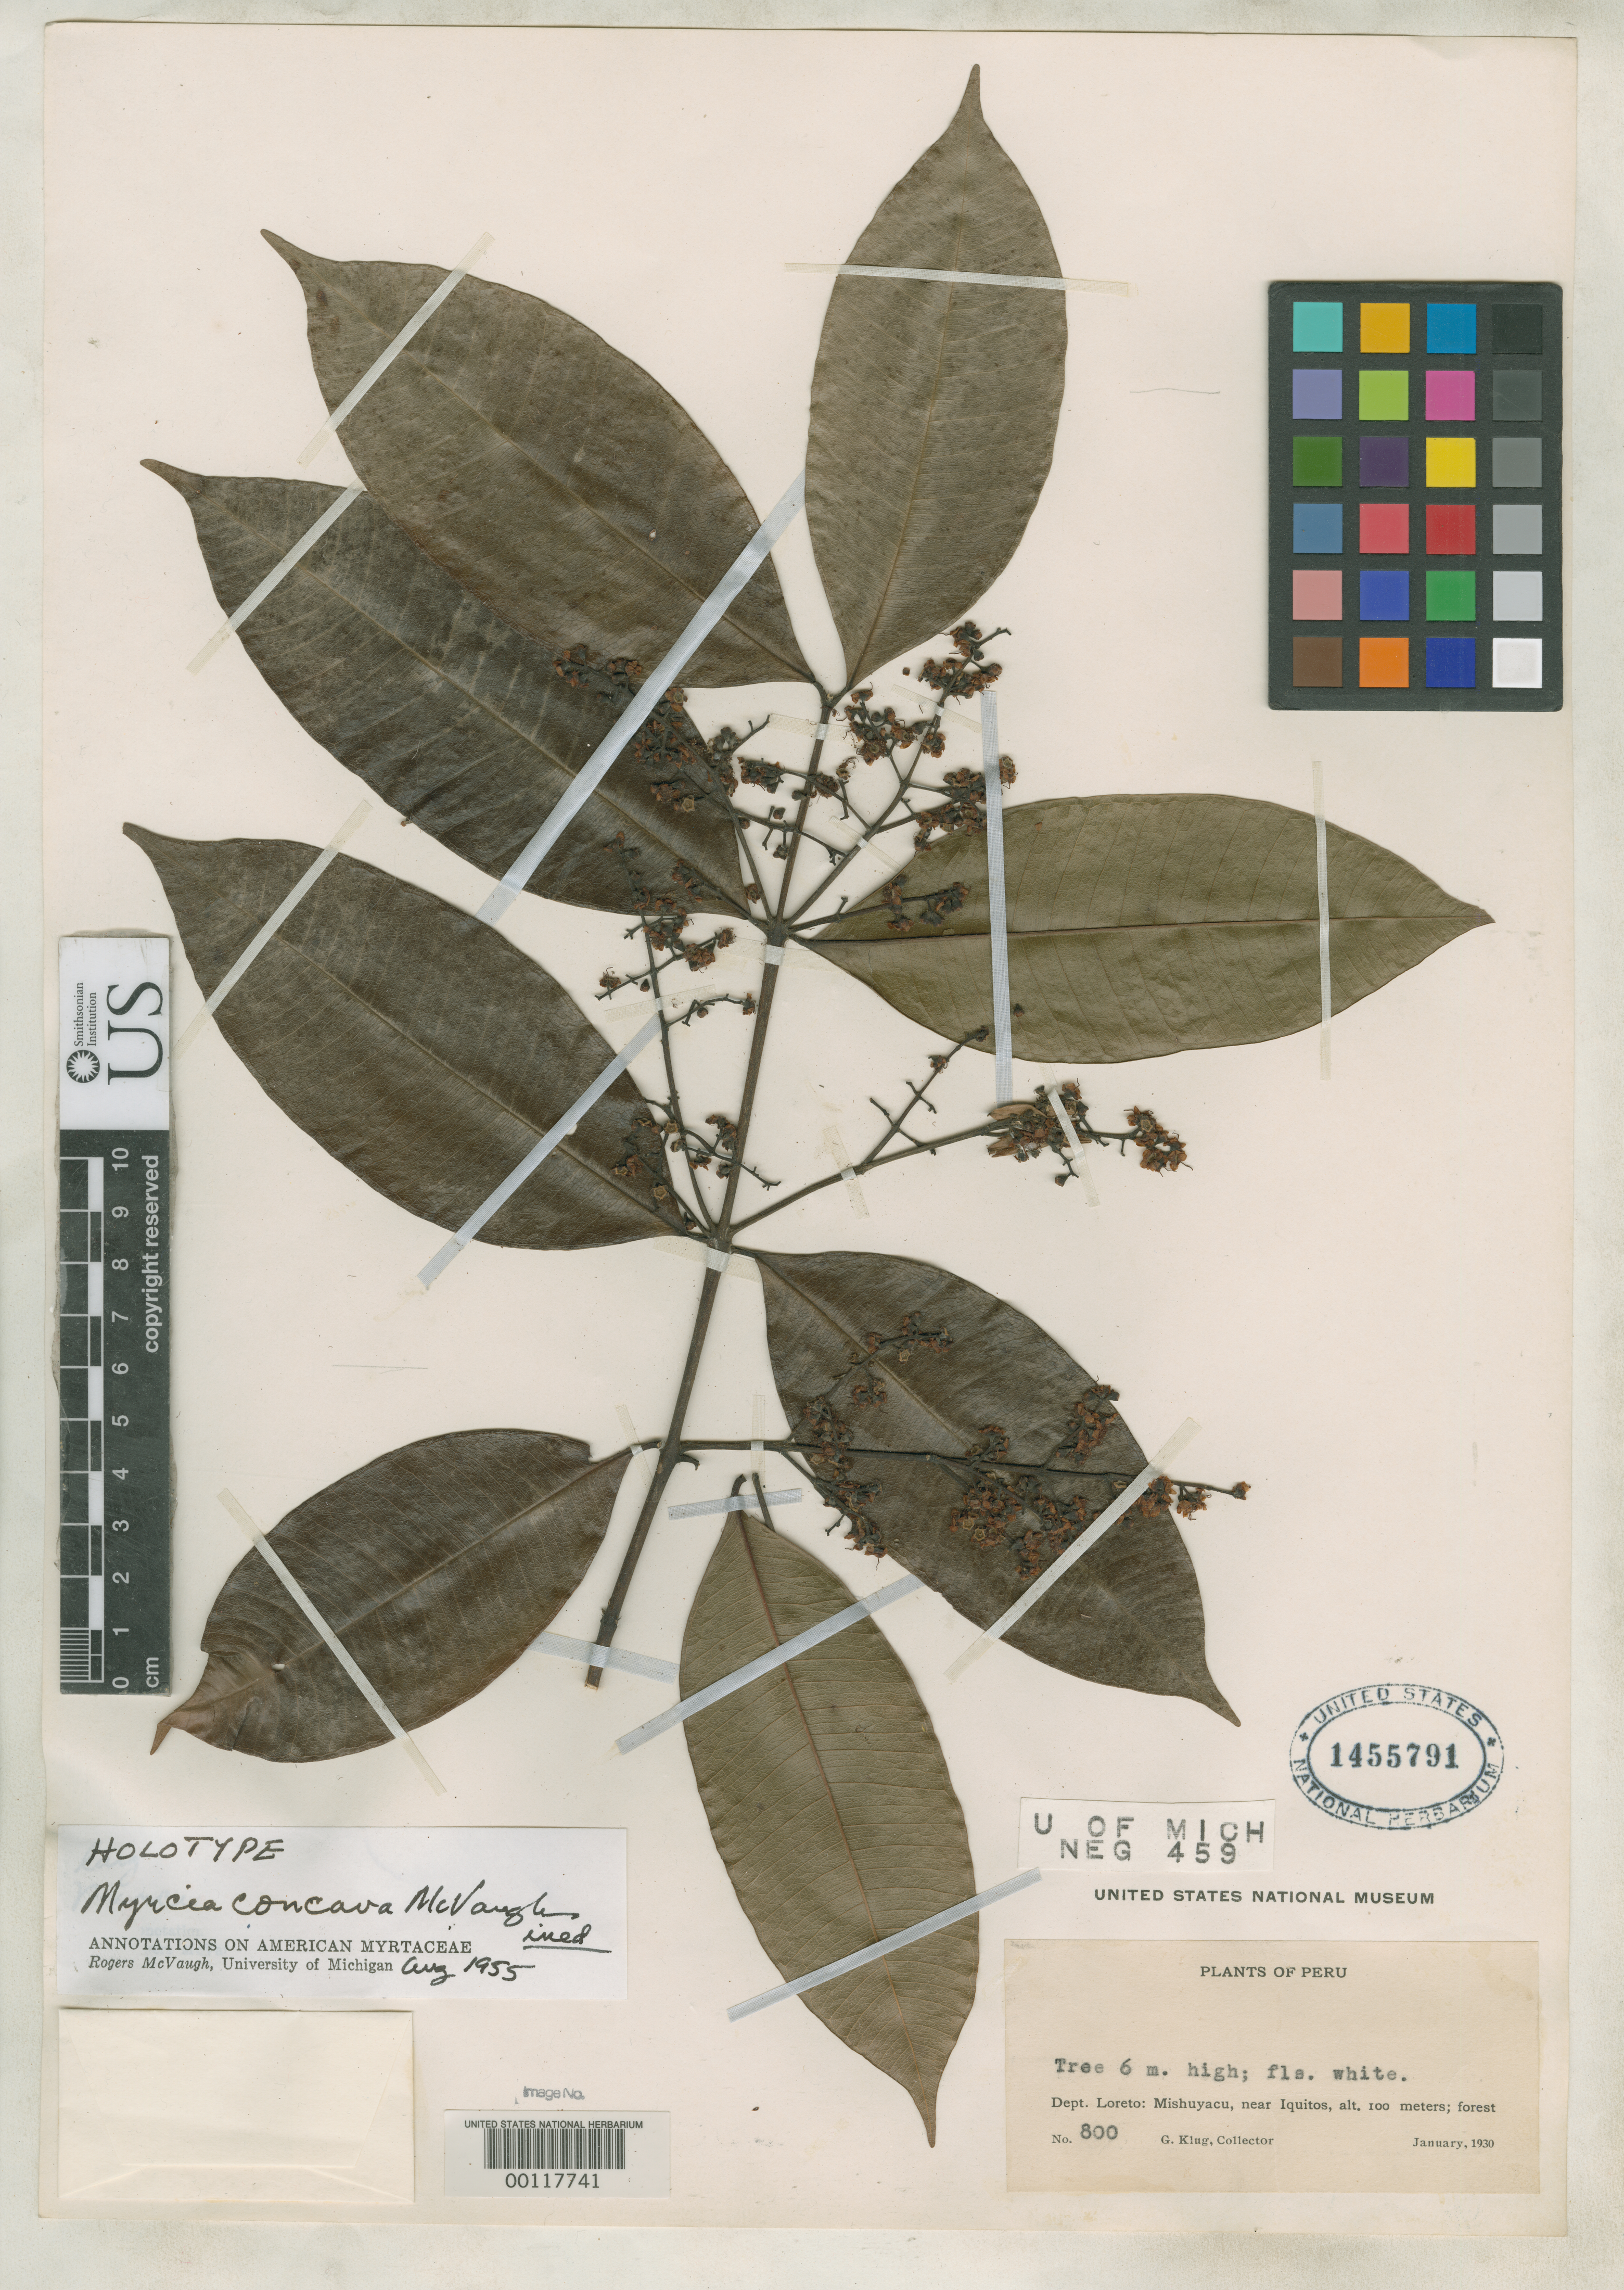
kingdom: Plantae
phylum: Tracheophyta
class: Magnoliopsida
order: Myrtales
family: Myrtaceae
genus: Myrcia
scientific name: Myrcia concava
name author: McVaugh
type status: Holotype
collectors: G. Klug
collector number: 800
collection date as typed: Jan 1930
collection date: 1930-01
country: Peru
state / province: Loreto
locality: Mishuyacu.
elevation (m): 100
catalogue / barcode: US 1455791